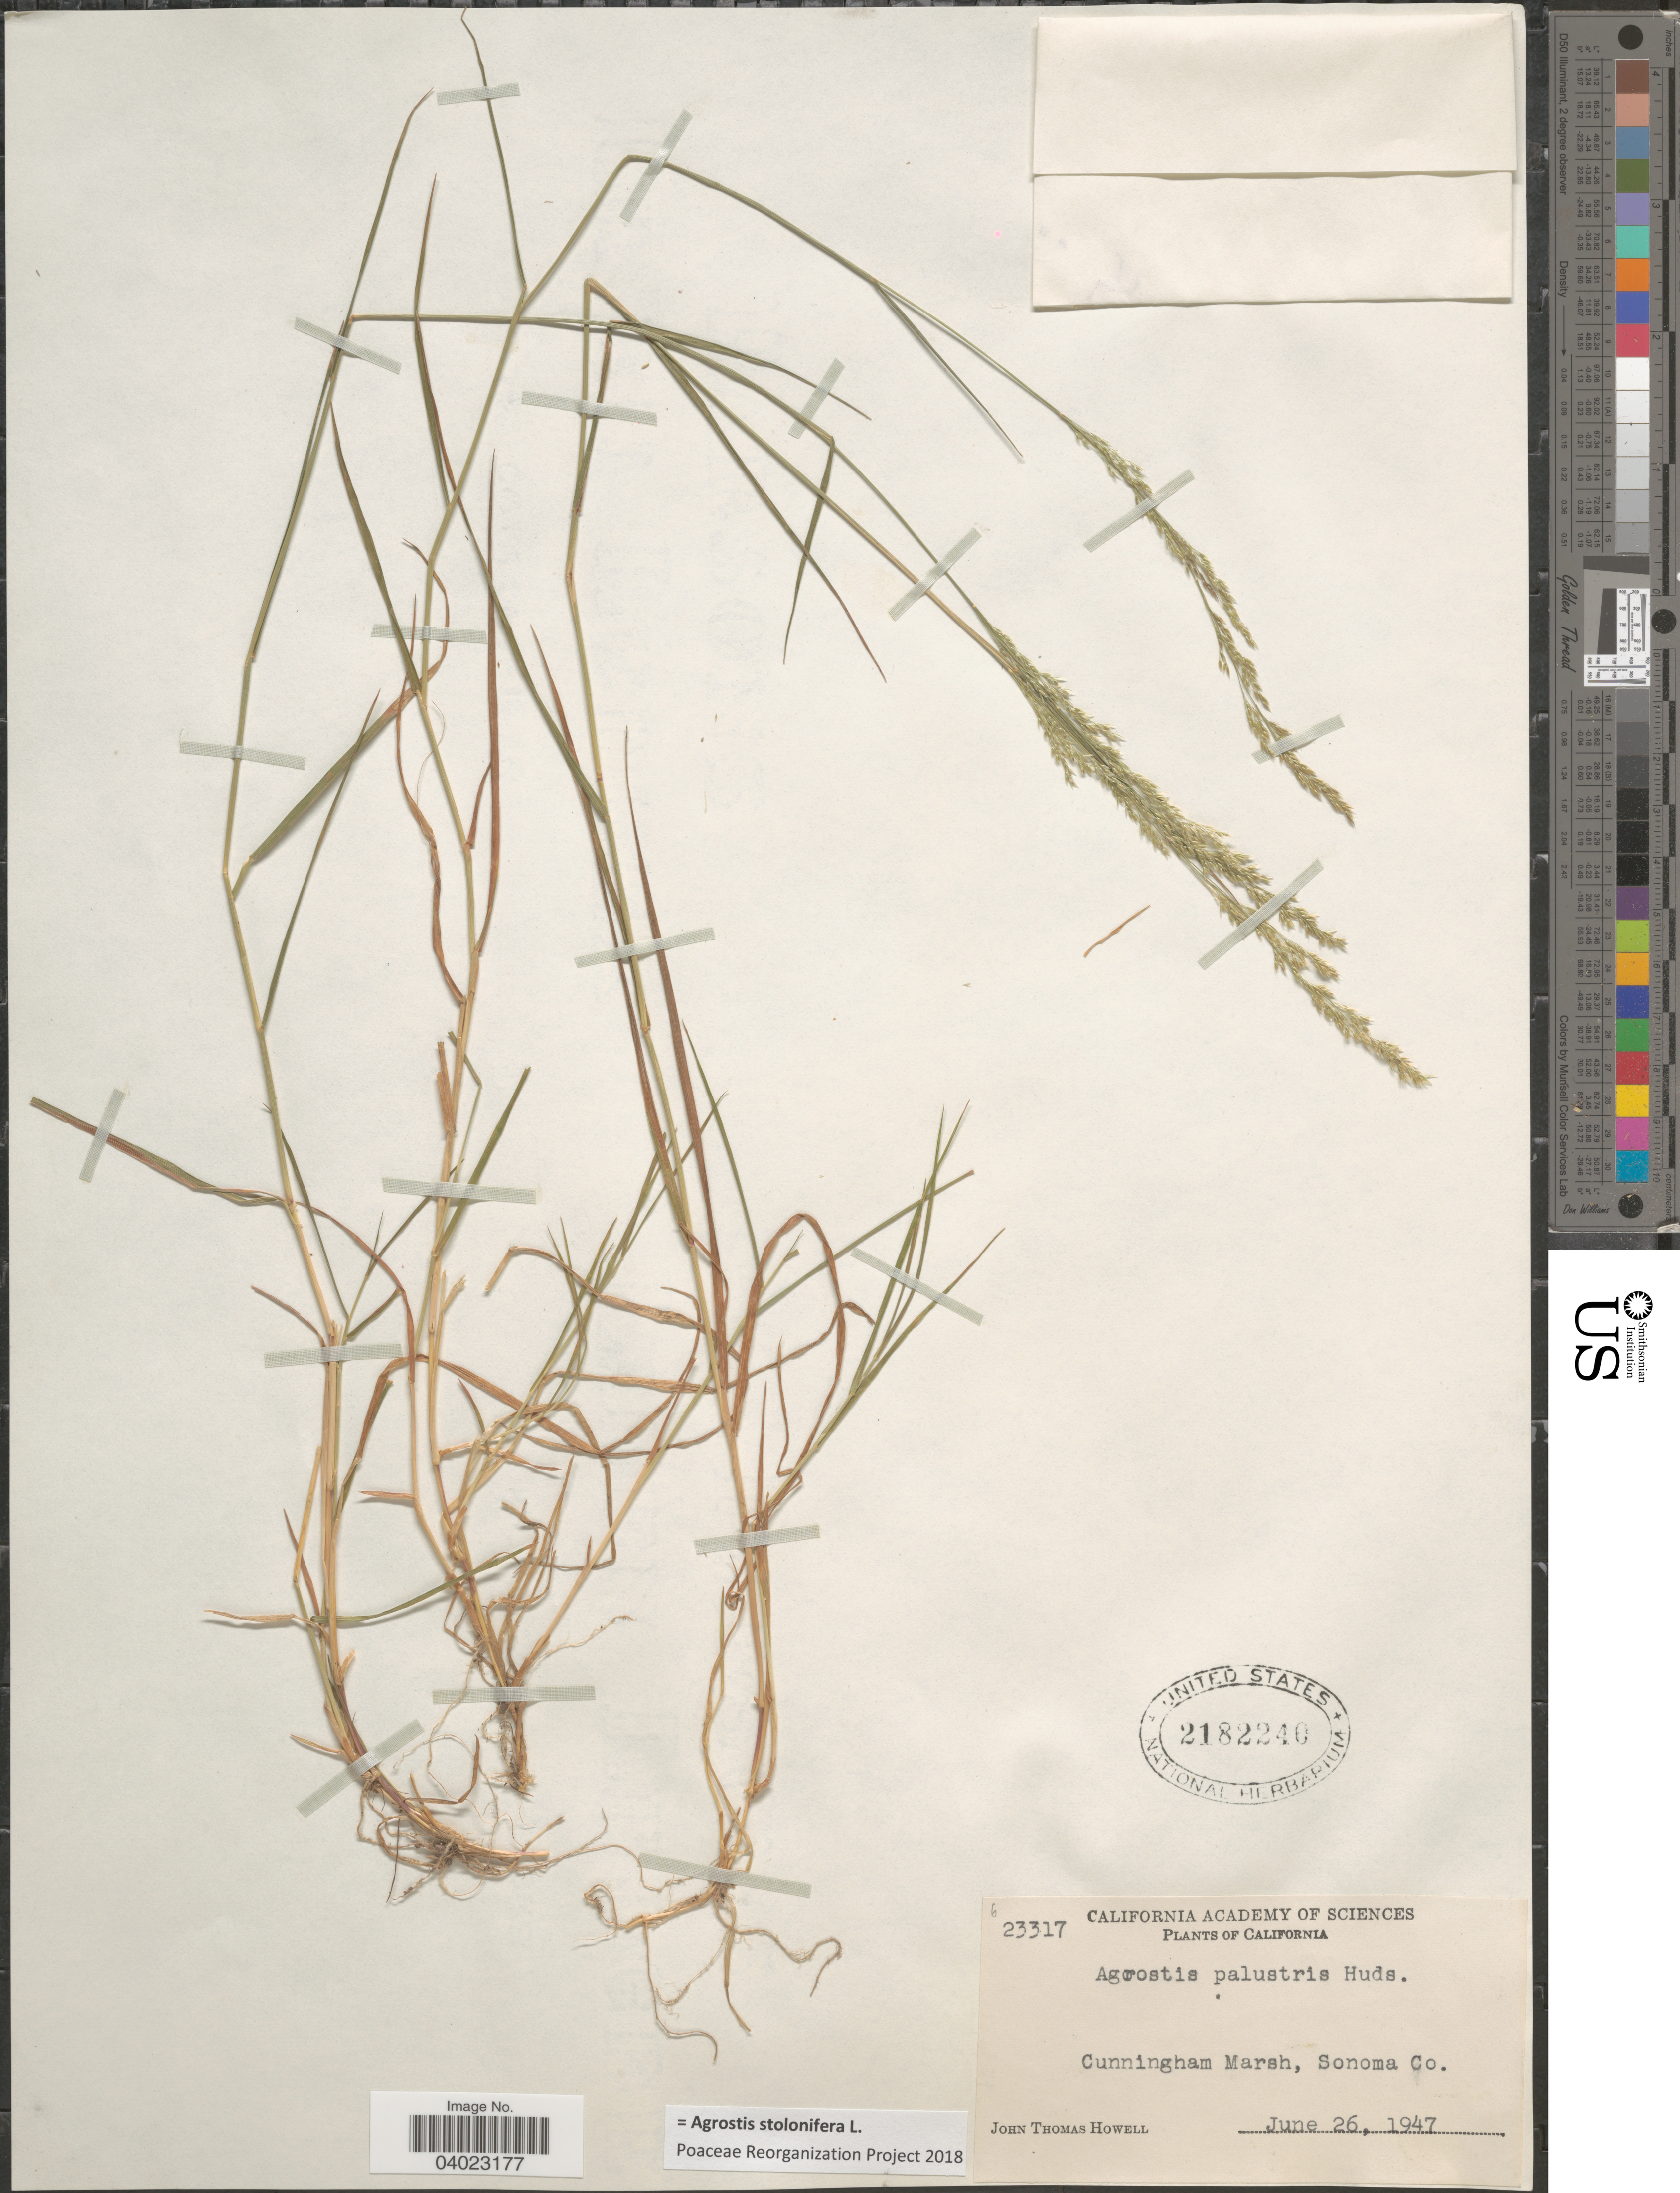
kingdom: Plantae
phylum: Tracheophyta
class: Liliopsida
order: Poales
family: Poaceae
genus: Agrostis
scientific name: Agrostis stolonifera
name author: L.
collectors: J. T. Howell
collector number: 23317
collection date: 1947-06-26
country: United States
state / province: California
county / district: Sonoma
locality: Cunningham Marsh, Sonoma Co.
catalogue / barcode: US 2182240